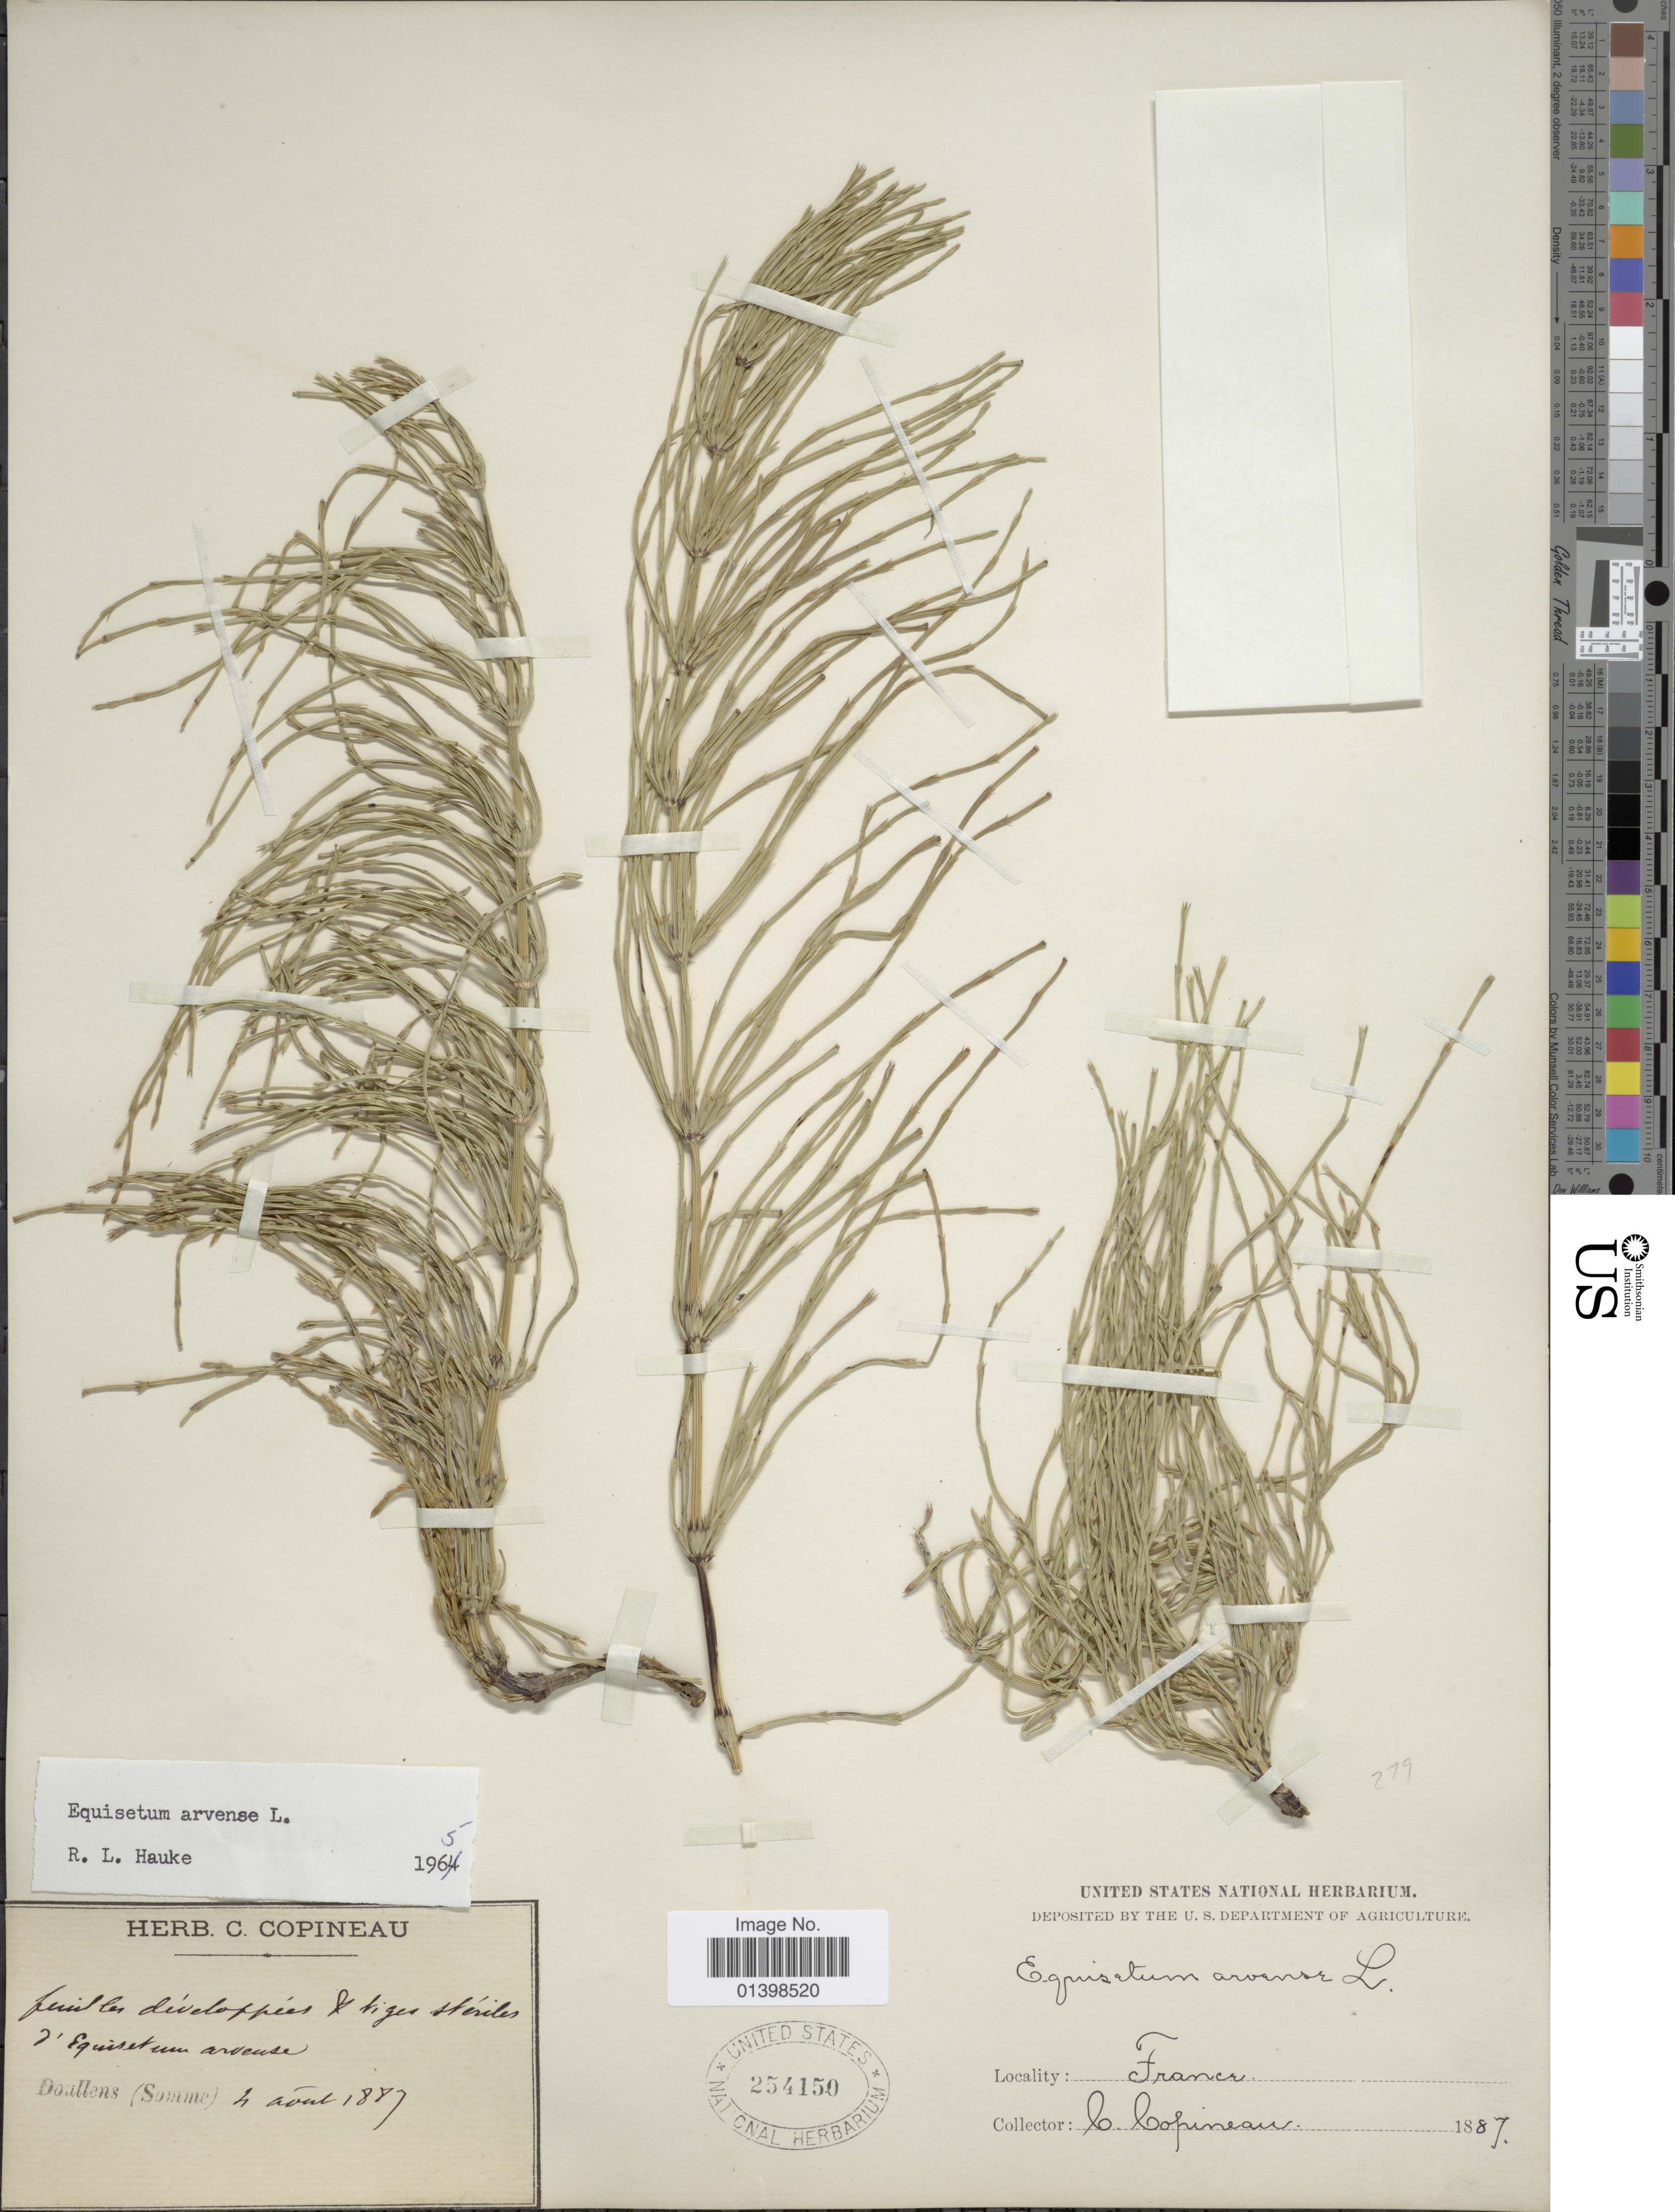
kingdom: Plantae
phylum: Tracheophyta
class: Polypodiopsida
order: Equisetales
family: Equisetaceae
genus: Equisetum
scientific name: Equisetum arvense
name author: L.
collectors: C. Copineau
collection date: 1887-08-04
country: France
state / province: Hauts-de-France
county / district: Somme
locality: Doullens (Somme)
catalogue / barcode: US 254150